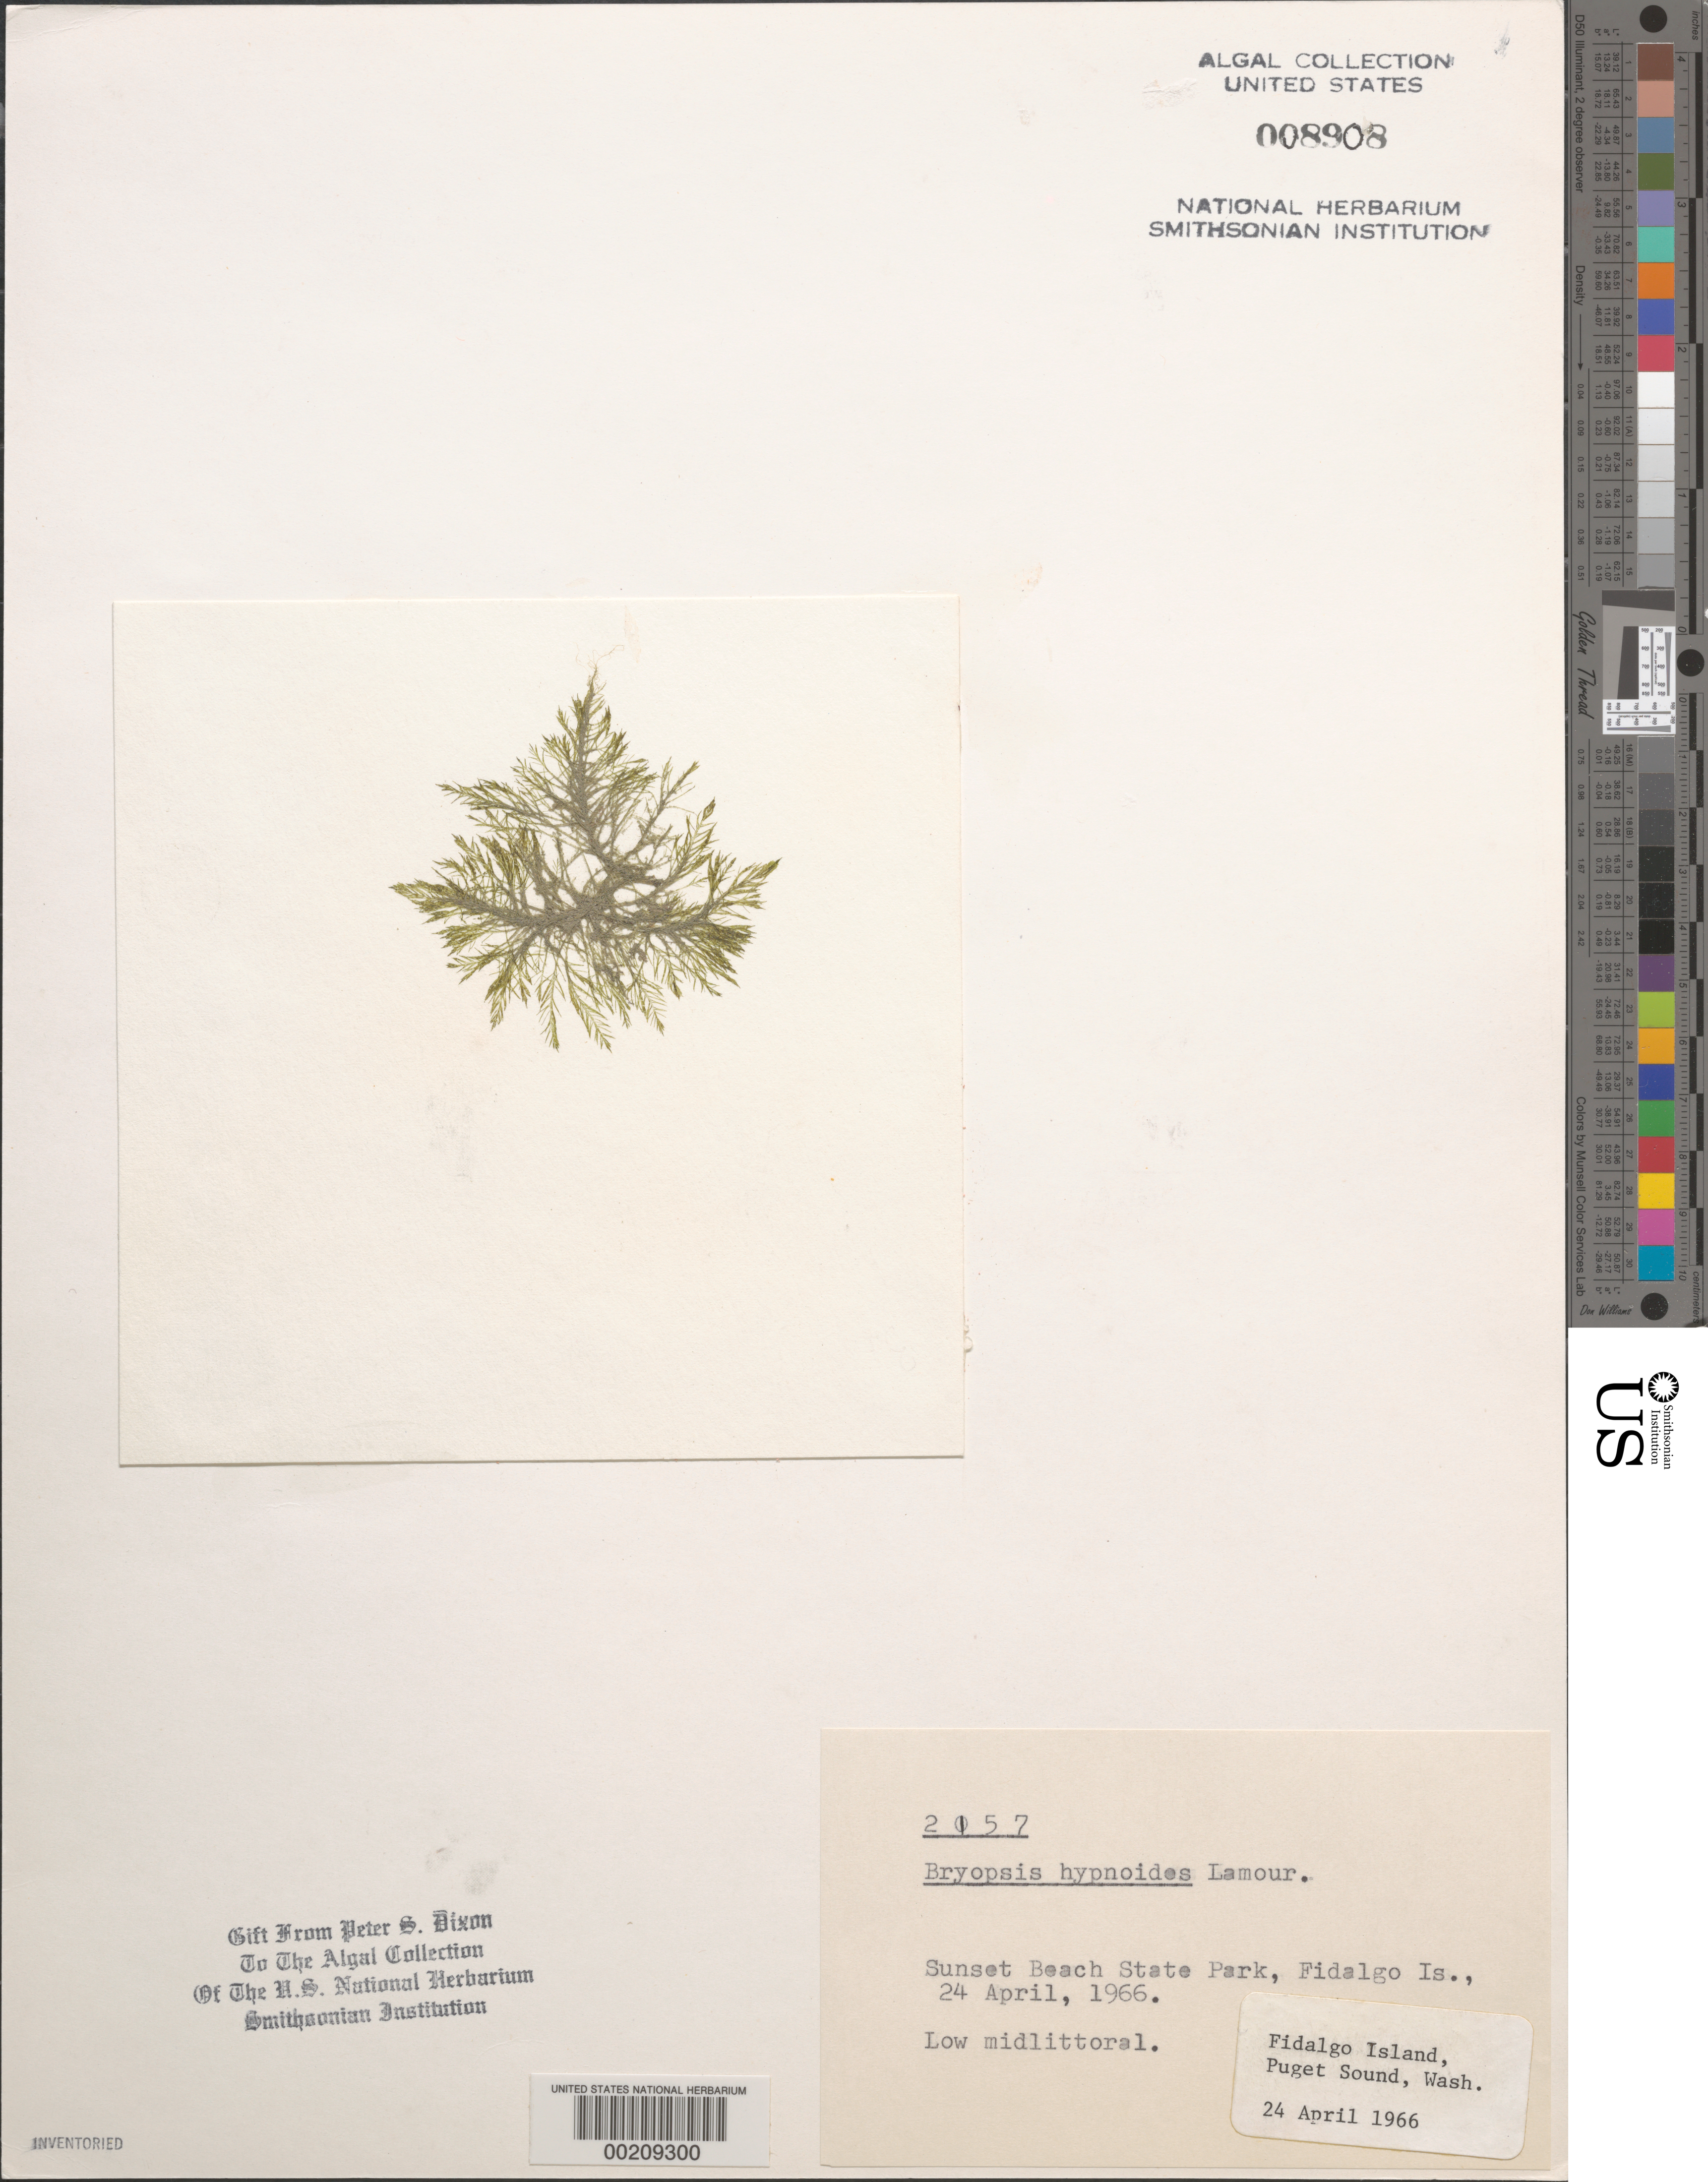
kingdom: Plantae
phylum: Chlorophyta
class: Ulvophyceae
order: Bryopsidales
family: Bryopsidaceae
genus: Bryopsis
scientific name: Bryopsis hypnoides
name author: J.V.Lamouroux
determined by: Dixon, P. S.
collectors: P. S. Dixon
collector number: PSD 2157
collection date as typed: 24 Apr 1966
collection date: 1966-04-24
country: United States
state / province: Washington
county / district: Skagit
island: Fidalgo Island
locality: Sunset Beach State Park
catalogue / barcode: US 8908